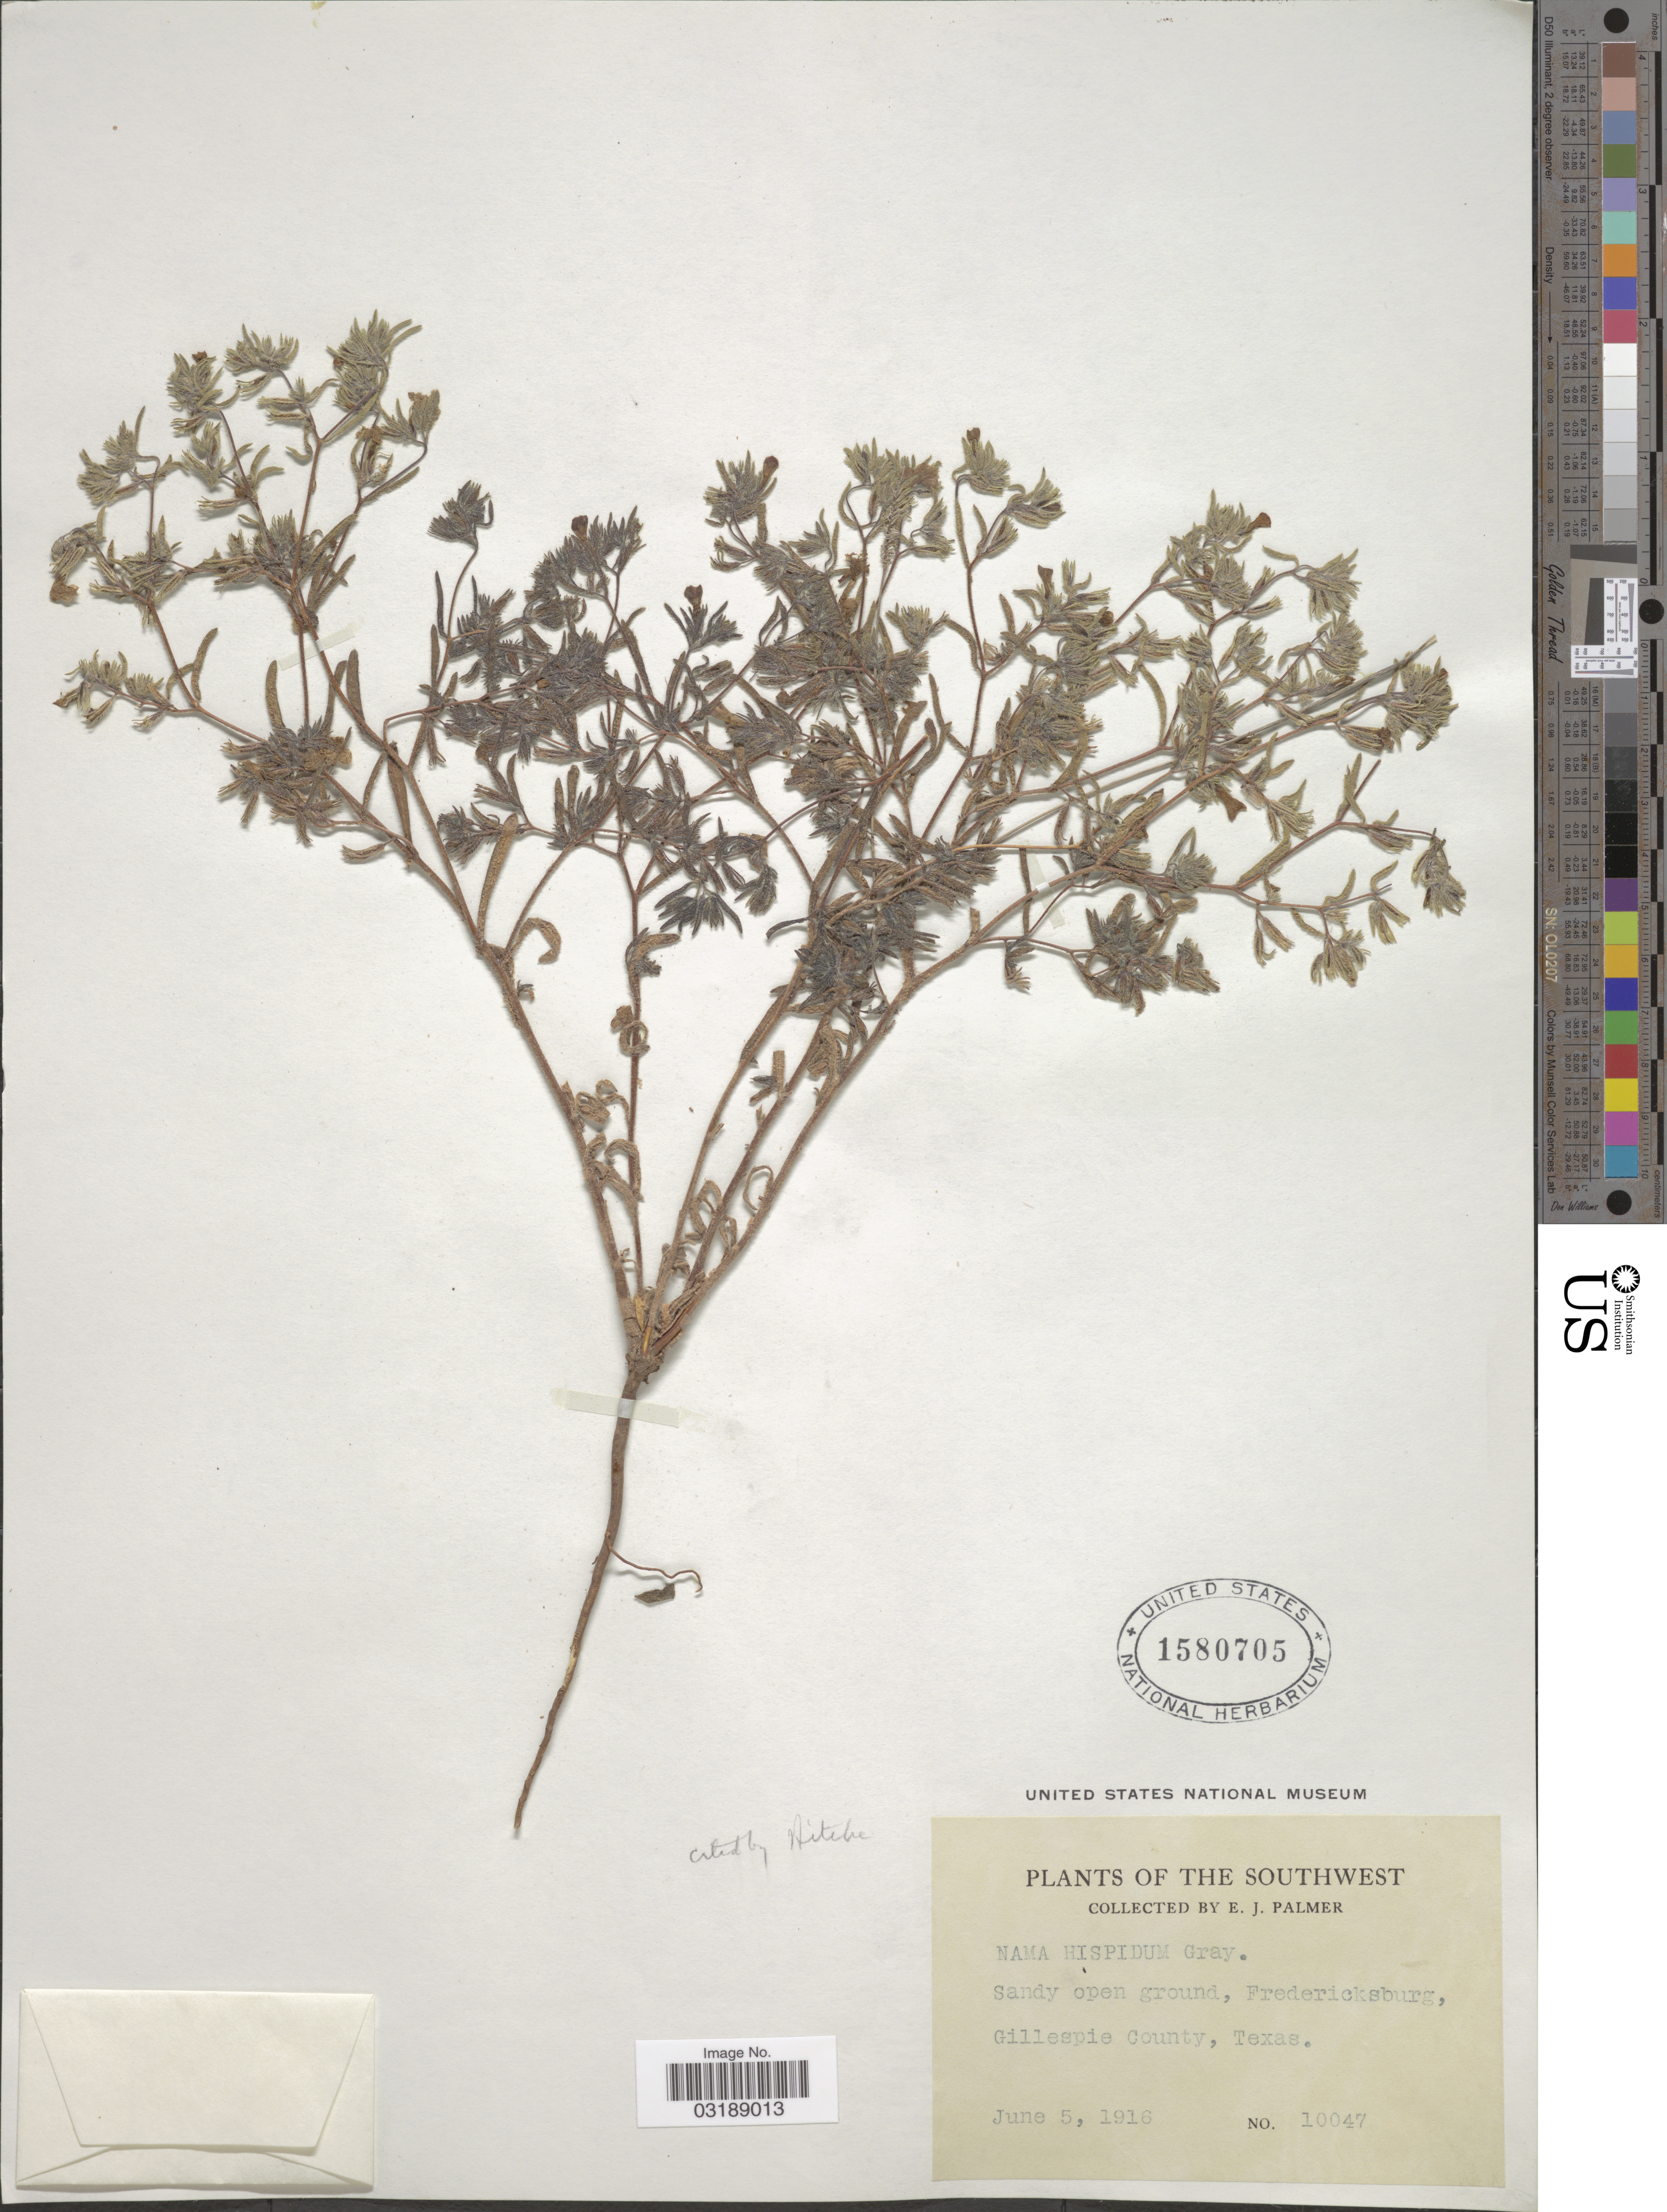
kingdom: Plantae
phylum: Tracheophyta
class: Magnoliopsida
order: Boraginales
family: Namaceae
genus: Nama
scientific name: Nama hispida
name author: A. Gray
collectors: E. J. Palmer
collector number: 10047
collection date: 1916-06-05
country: United States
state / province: Texas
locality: The Southwest, Fredericksburg, Gillespie County.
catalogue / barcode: US 1580705